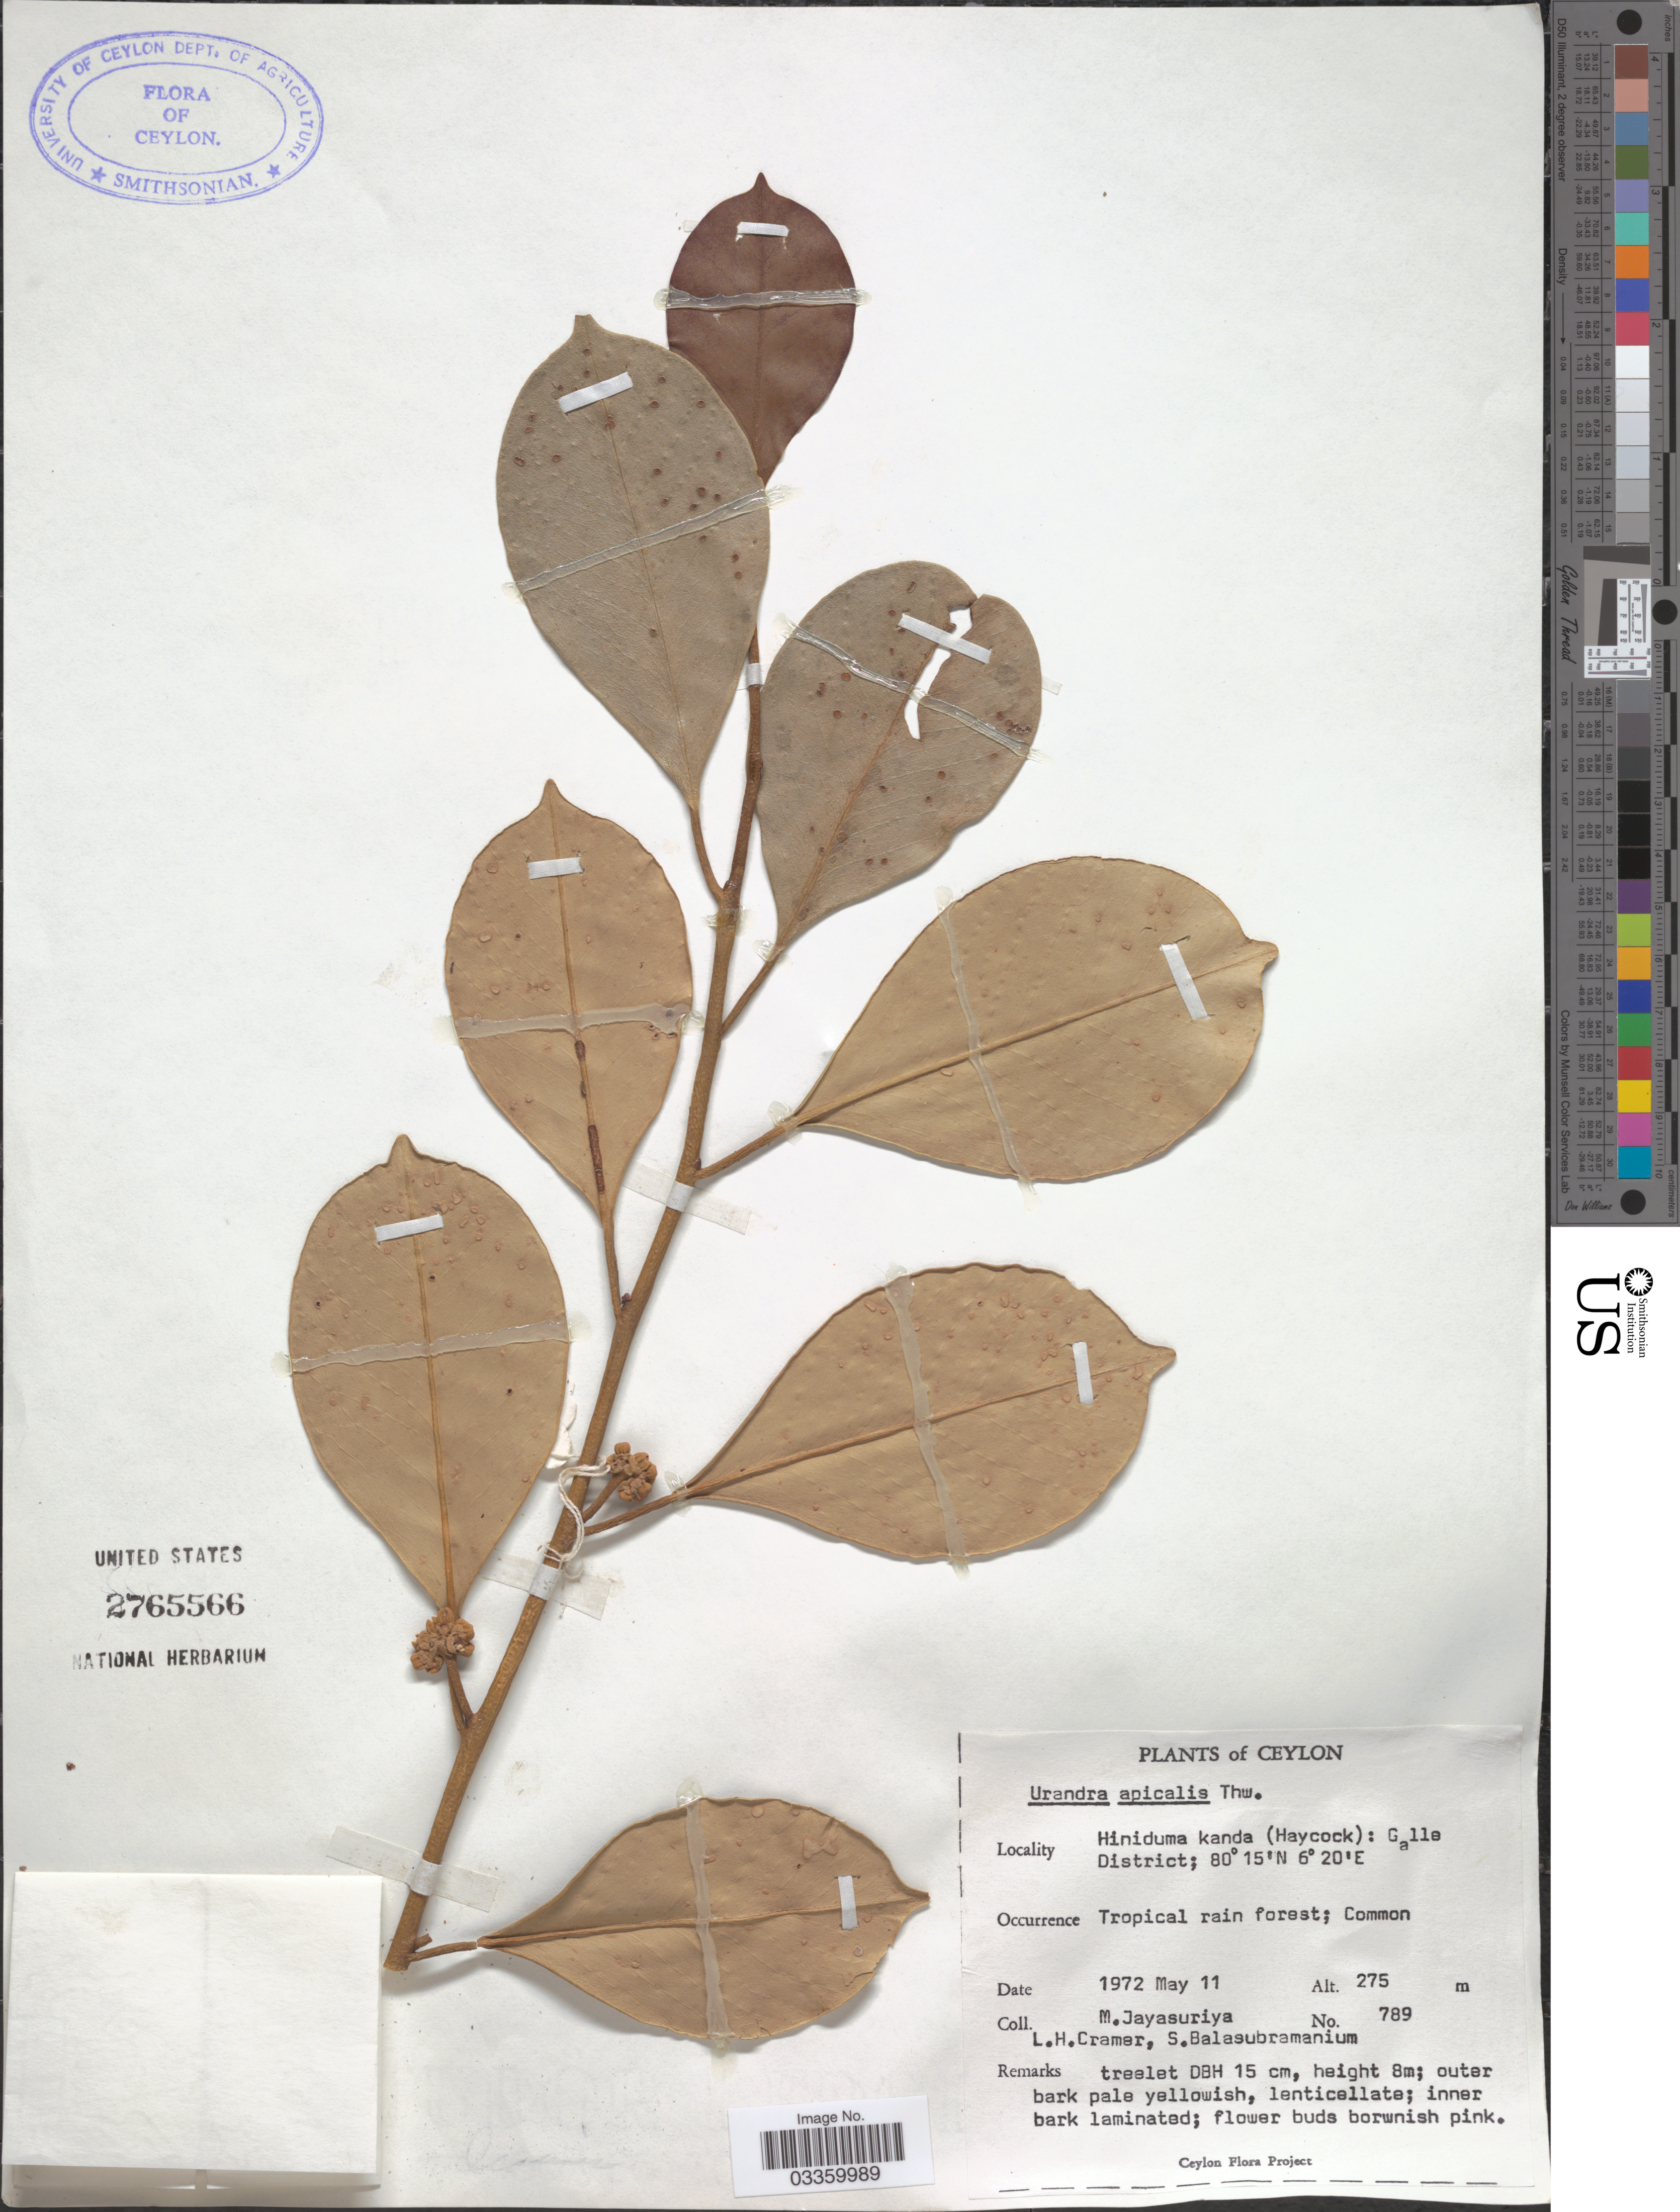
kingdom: Plantae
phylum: Tracheophyta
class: Magnoliopsida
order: Cardiopteridales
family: Stemonuraceae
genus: Stemonurus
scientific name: Stemonurus apicalis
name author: (Thwaites) Miers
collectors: M. Jasasuriya, L. H. Cramer & S. Balasubramanium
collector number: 789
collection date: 1972-05-11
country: Sri Lanka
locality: Ceylon. Hiniduma kanda (Haycock): Galle District.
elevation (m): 275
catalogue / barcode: US 2765566